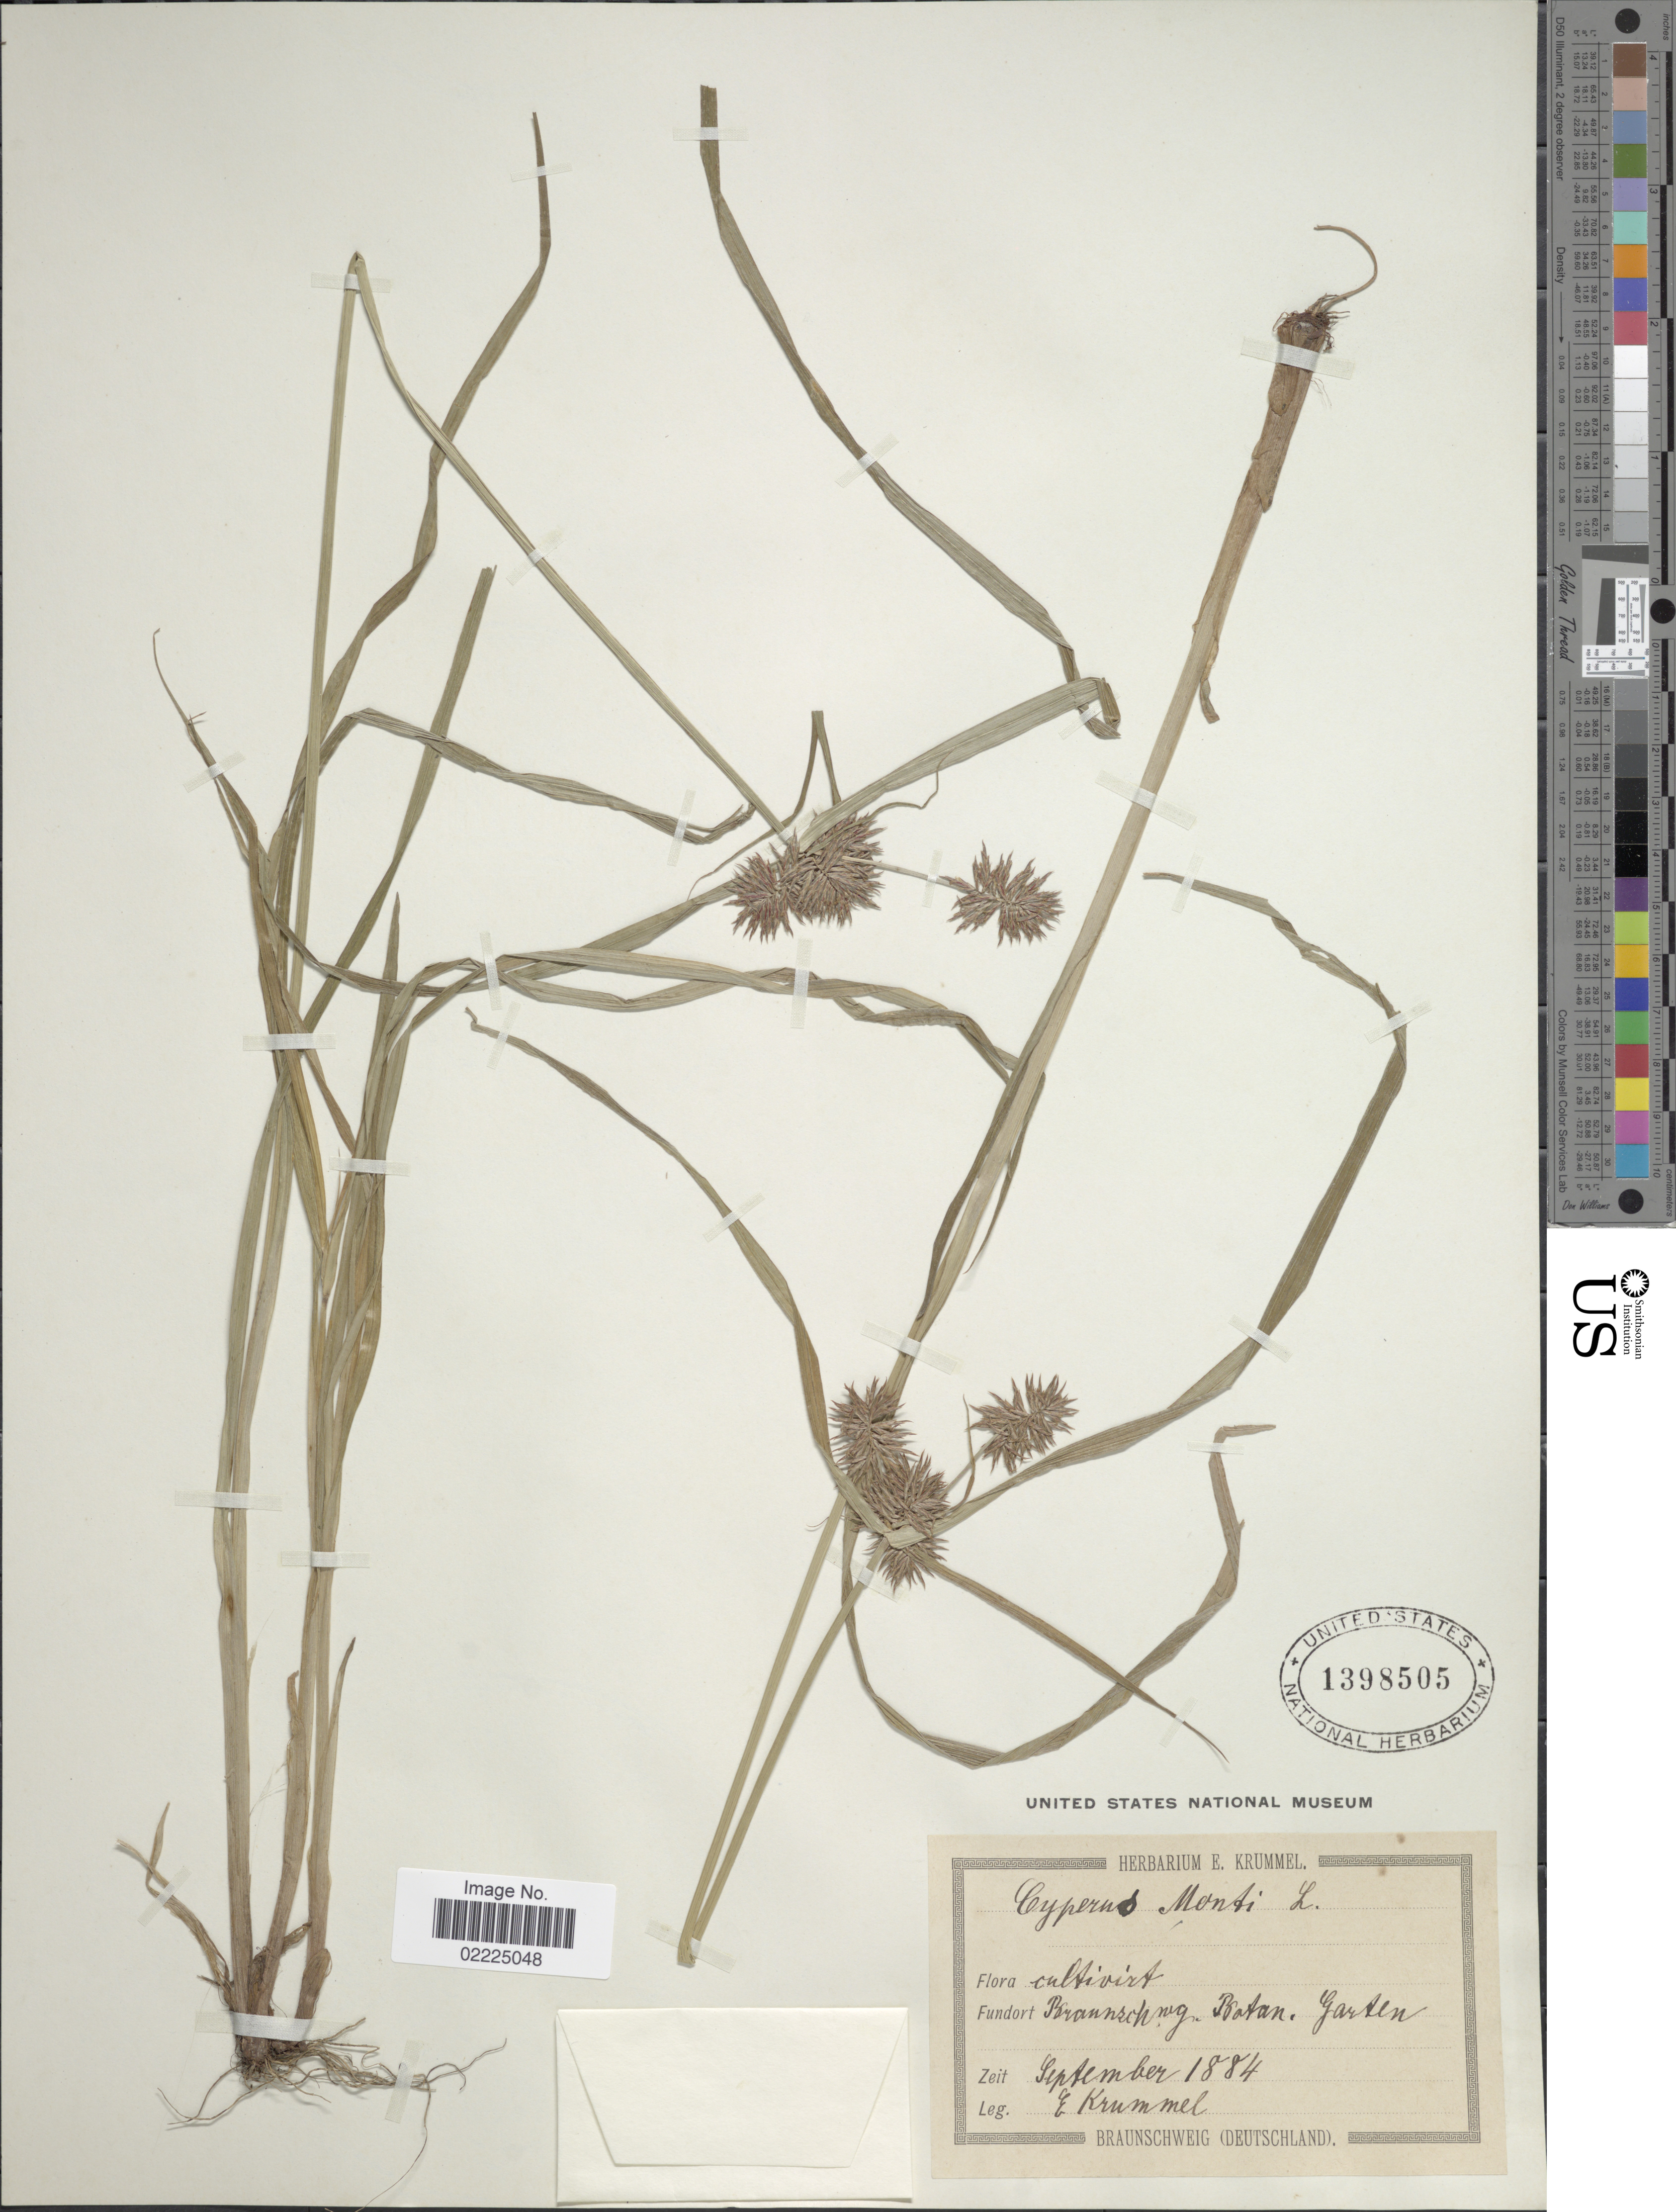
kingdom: Plantae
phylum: Tracheophyta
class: Liliopsida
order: Poales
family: Cyperaceae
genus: Cyperus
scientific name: Cyperus congestus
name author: Vahl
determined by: Strong, Mark T., (BOT), Smithsonian Institution - National Museum of Natural History (UNITED STATES)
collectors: E. Krummel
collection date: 1884-09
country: Germany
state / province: Niedersachsen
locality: Braunschweig Botan Garten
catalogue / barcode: US 398505